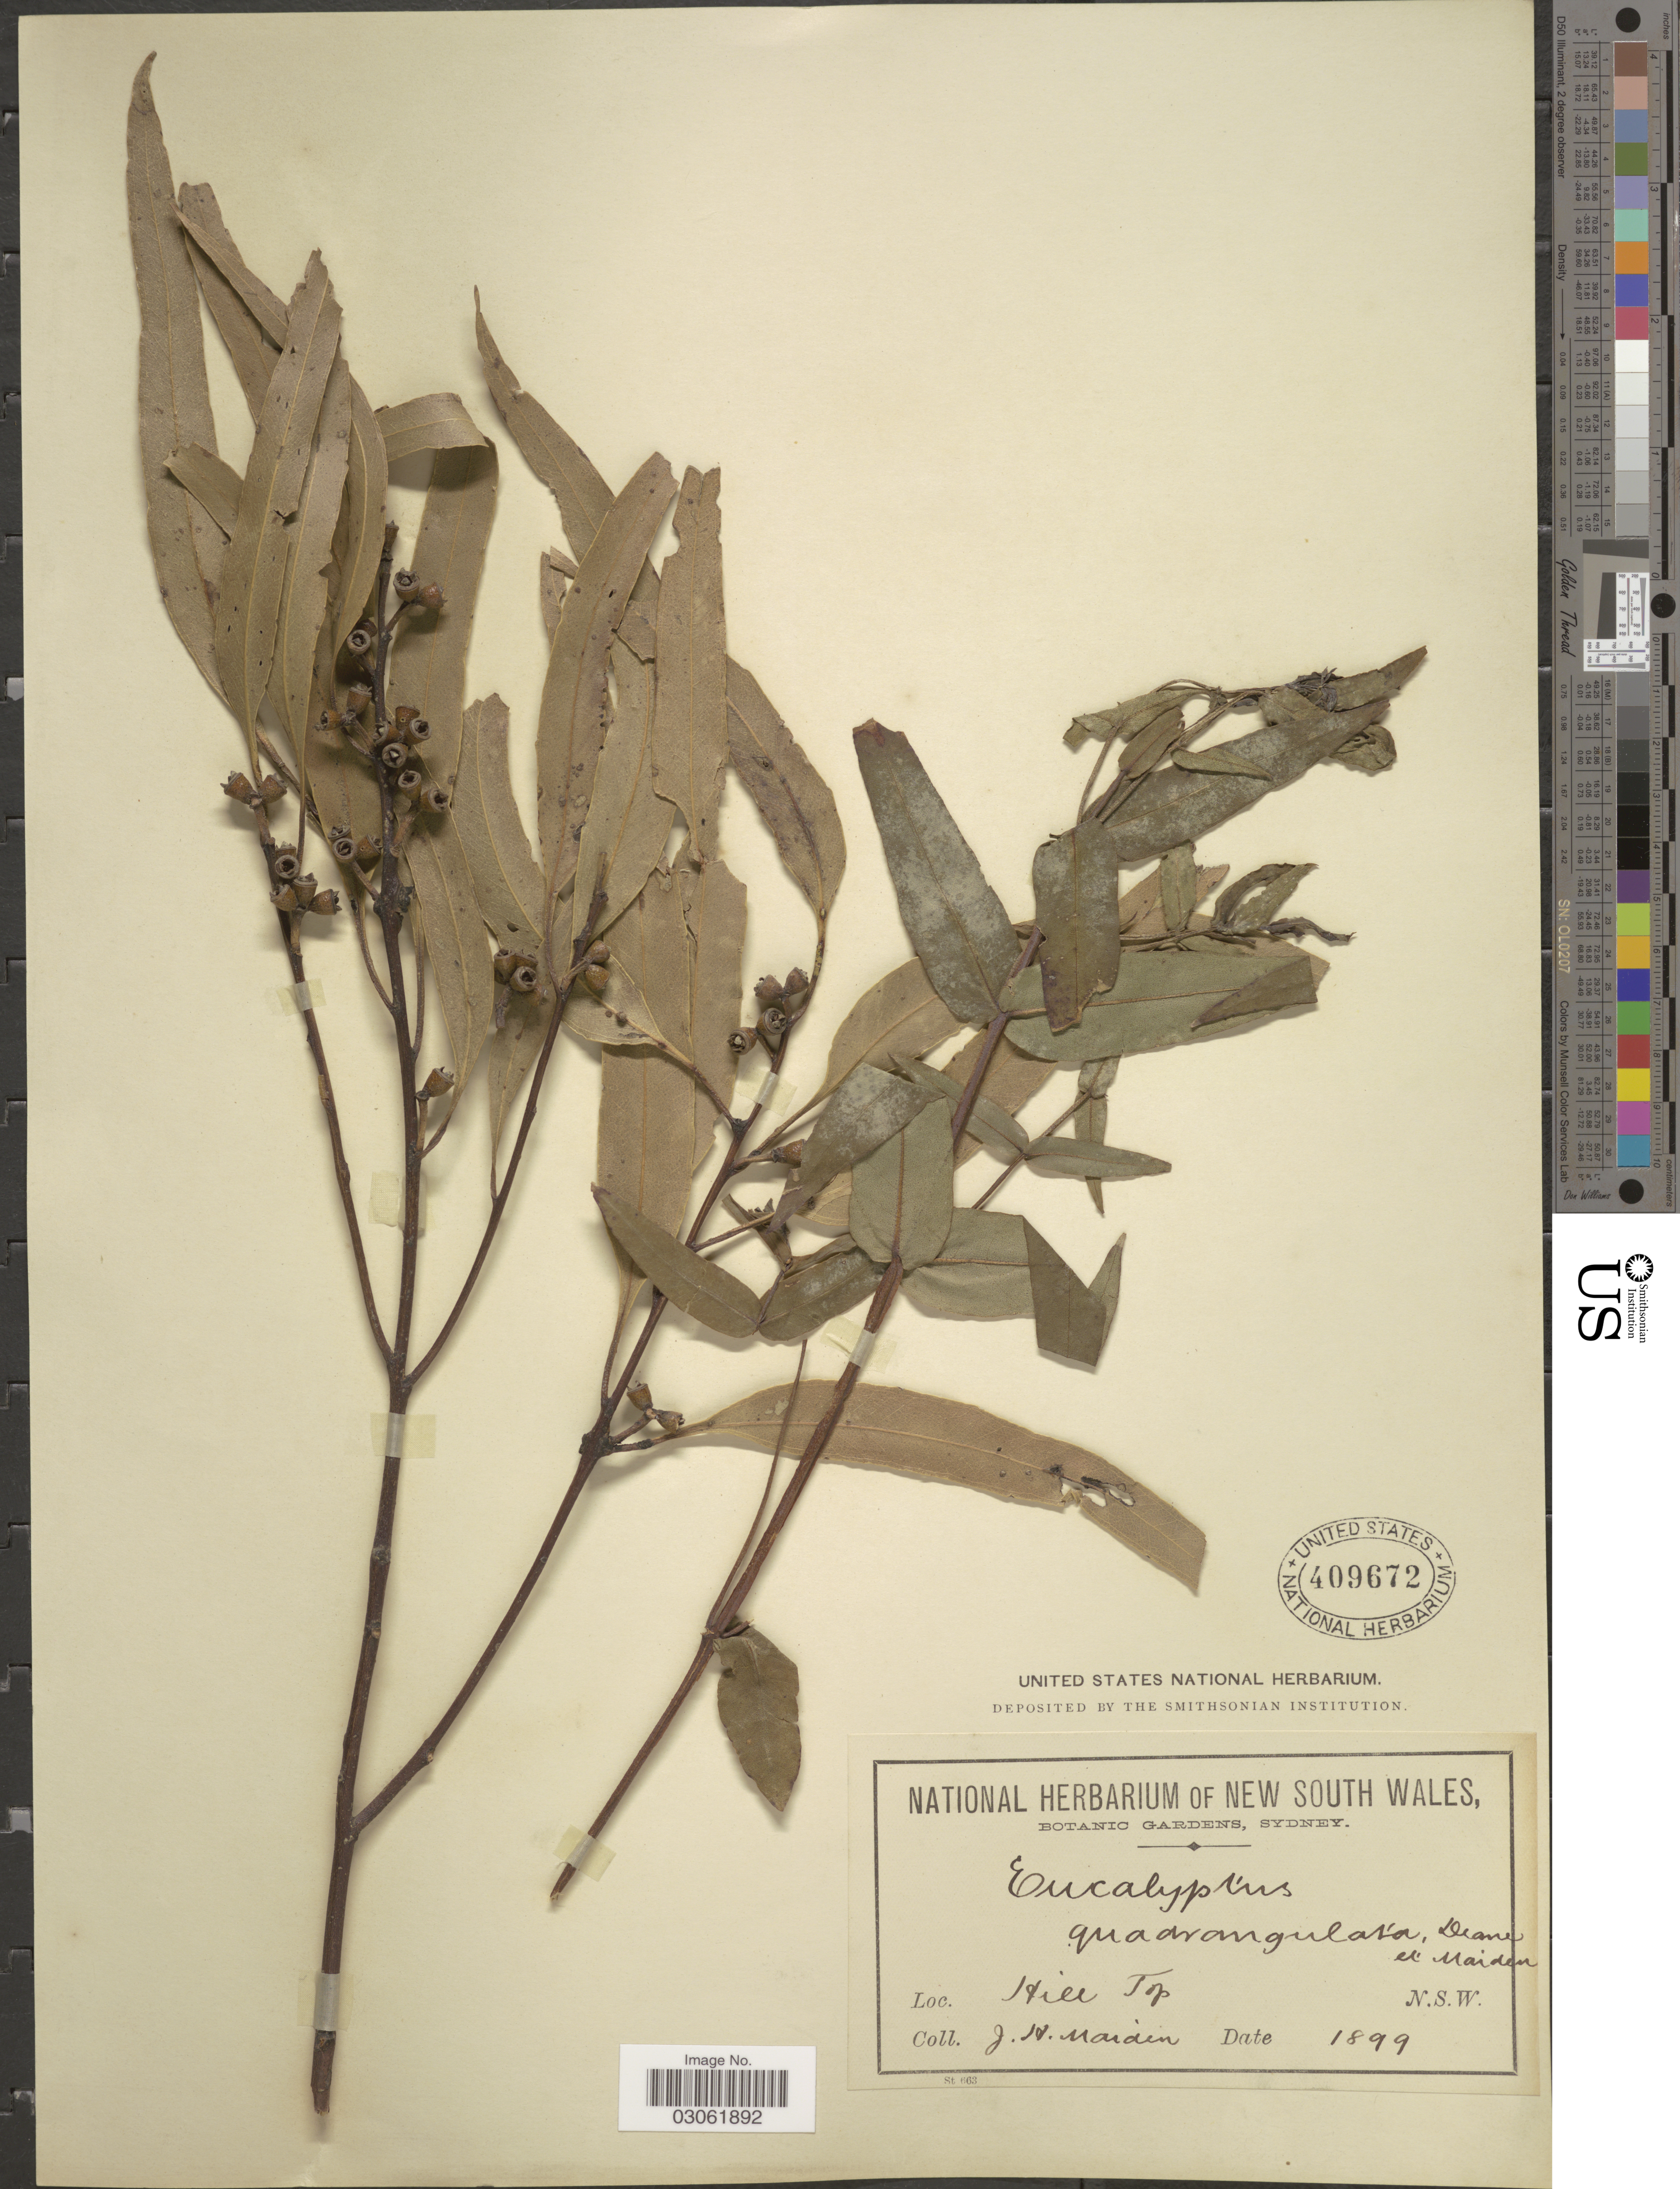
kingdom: Plantae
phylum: Tracheophyta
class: Magnoliopsida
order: Myrtales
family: Myrtaceae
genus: Eucalyptus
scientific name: Eucalyptus quadrangulata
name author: H. Deane & Maiden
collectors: J. Maiden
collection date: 1899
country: Australia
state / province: New South Wales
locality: Hill Top.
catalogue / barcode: US 409672